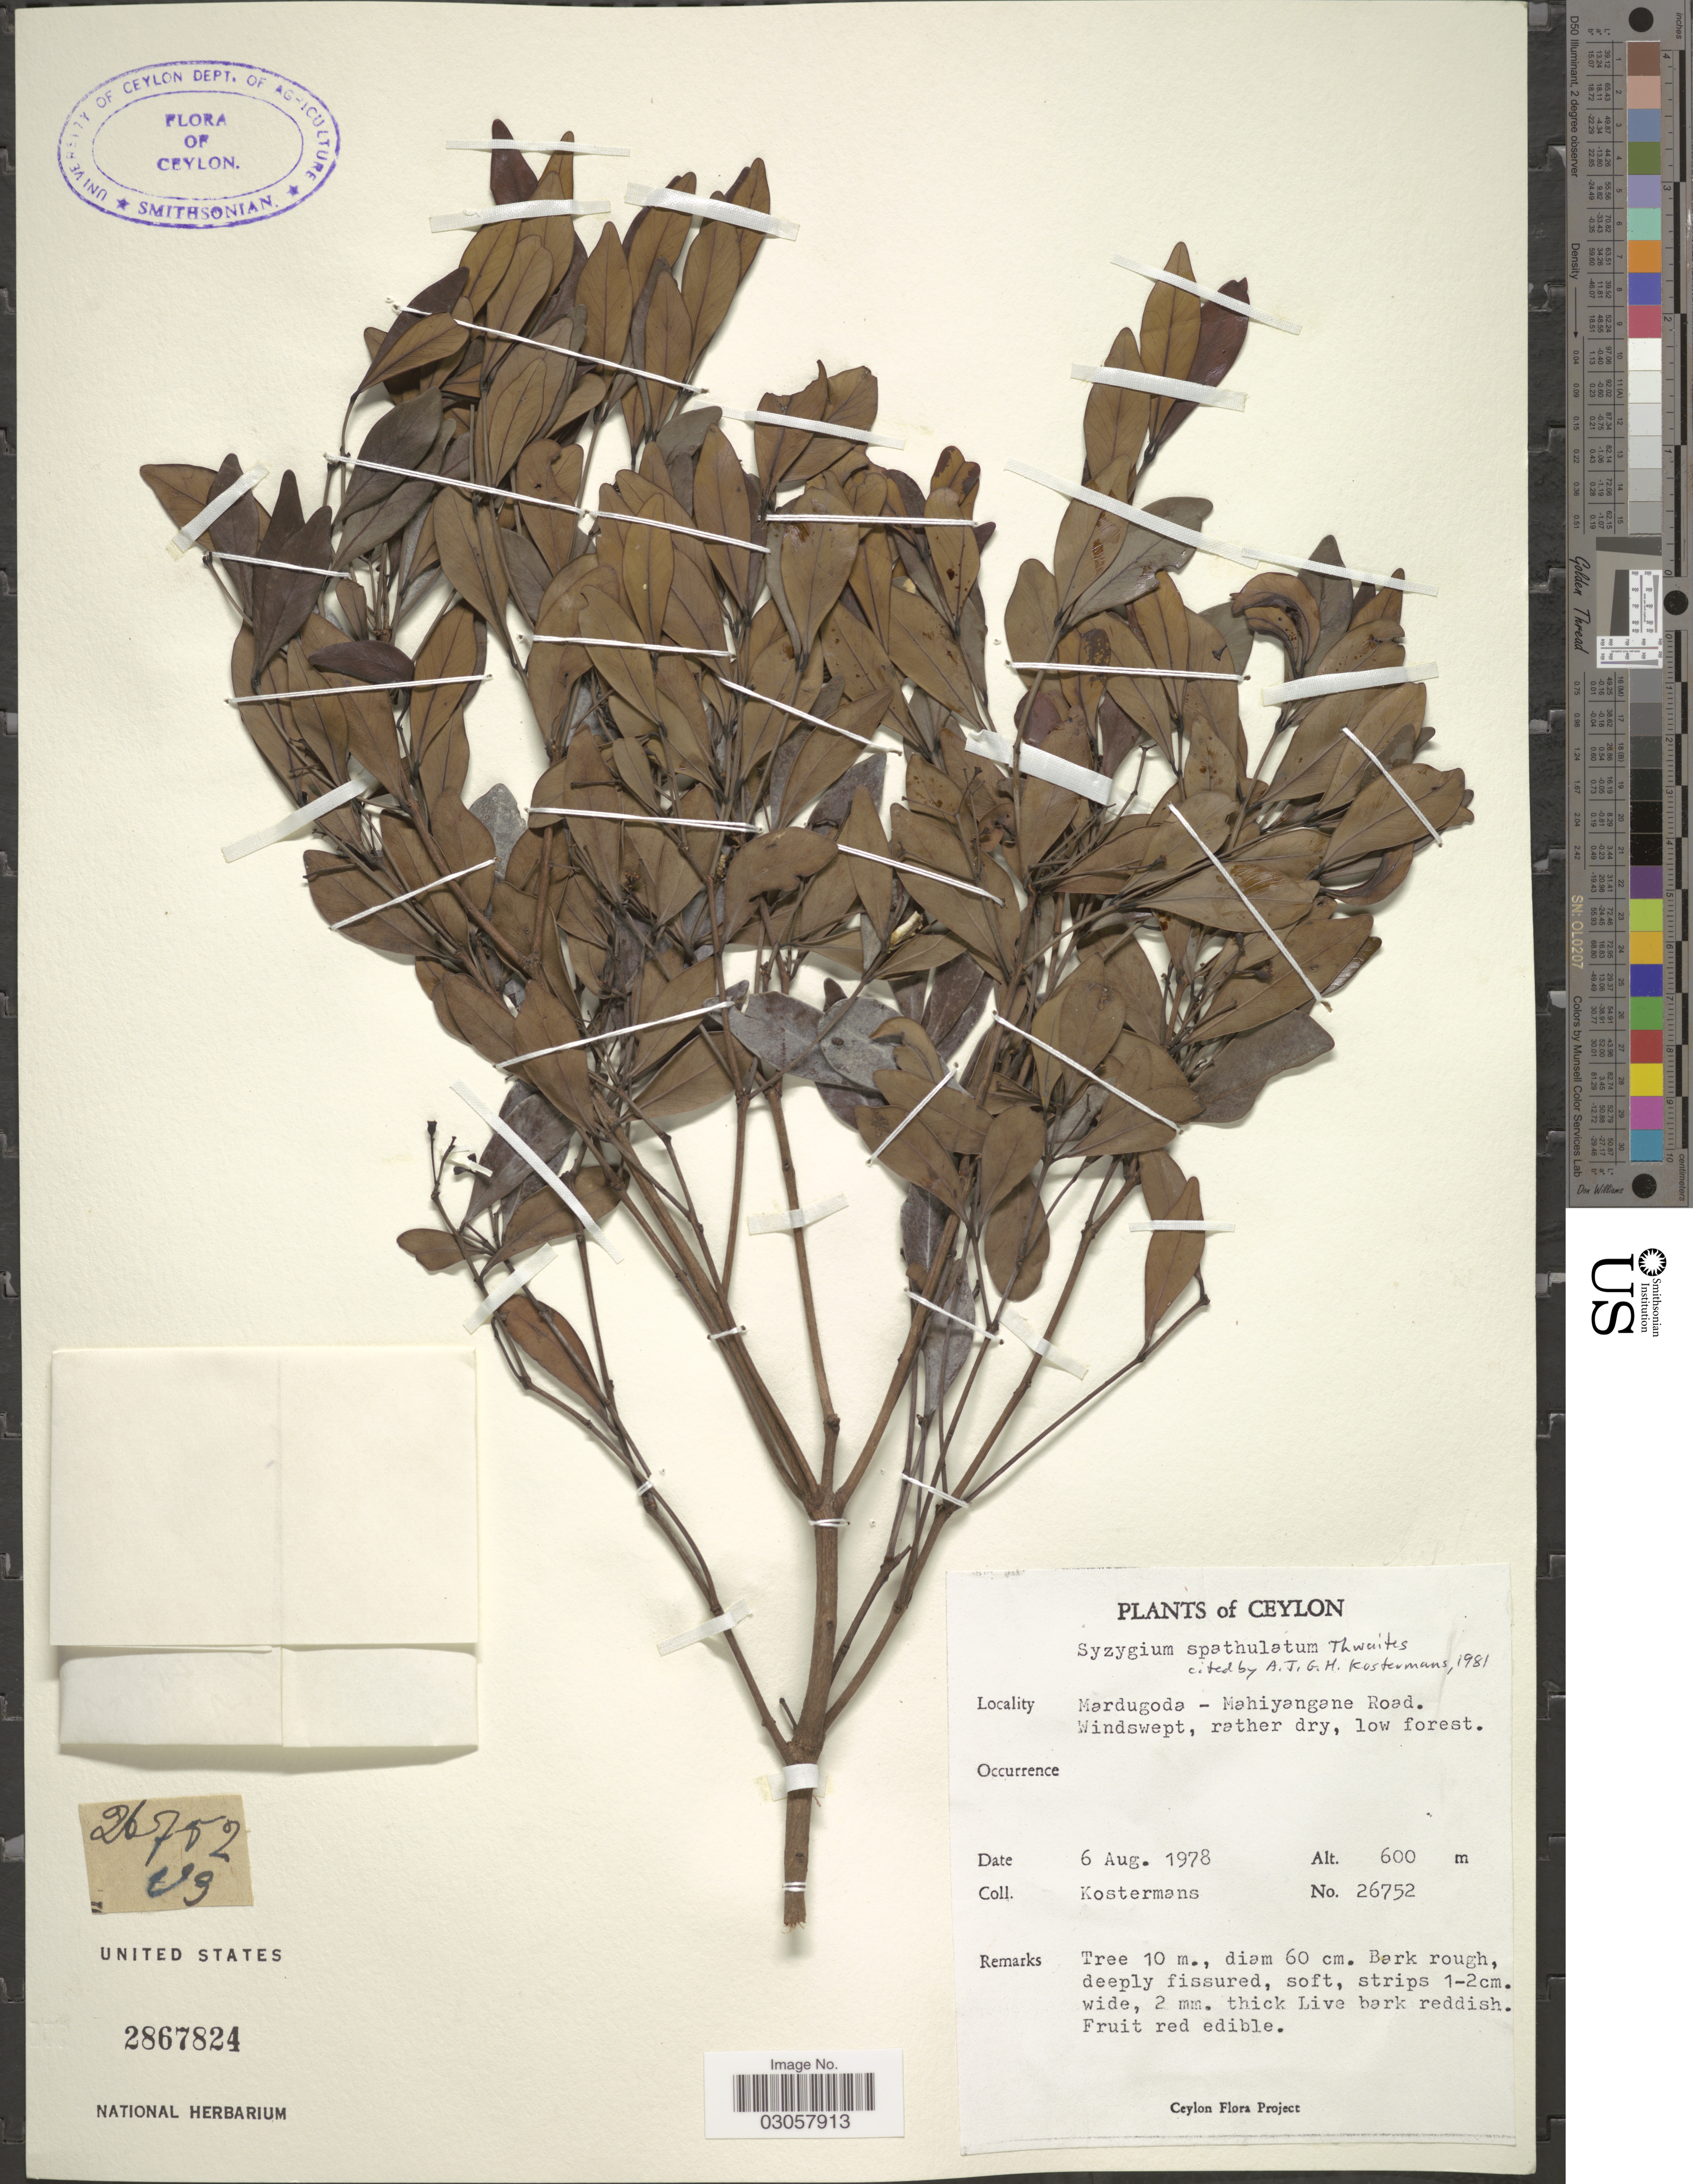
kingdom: Plantae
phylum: Tracheophyta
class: Magnoliopsida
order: Myrtales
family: Myrtaceae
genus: Syzygium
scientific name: Syzygium spathulatum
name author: Thwaites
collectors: Kostermans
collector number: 26752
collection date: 1978-08-06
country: Sri Lanka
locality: Ceylon. Mardugoda - Mahiyangane Road. Windswept, rather dry, low forest.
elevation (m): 600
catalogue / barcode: US 2867824